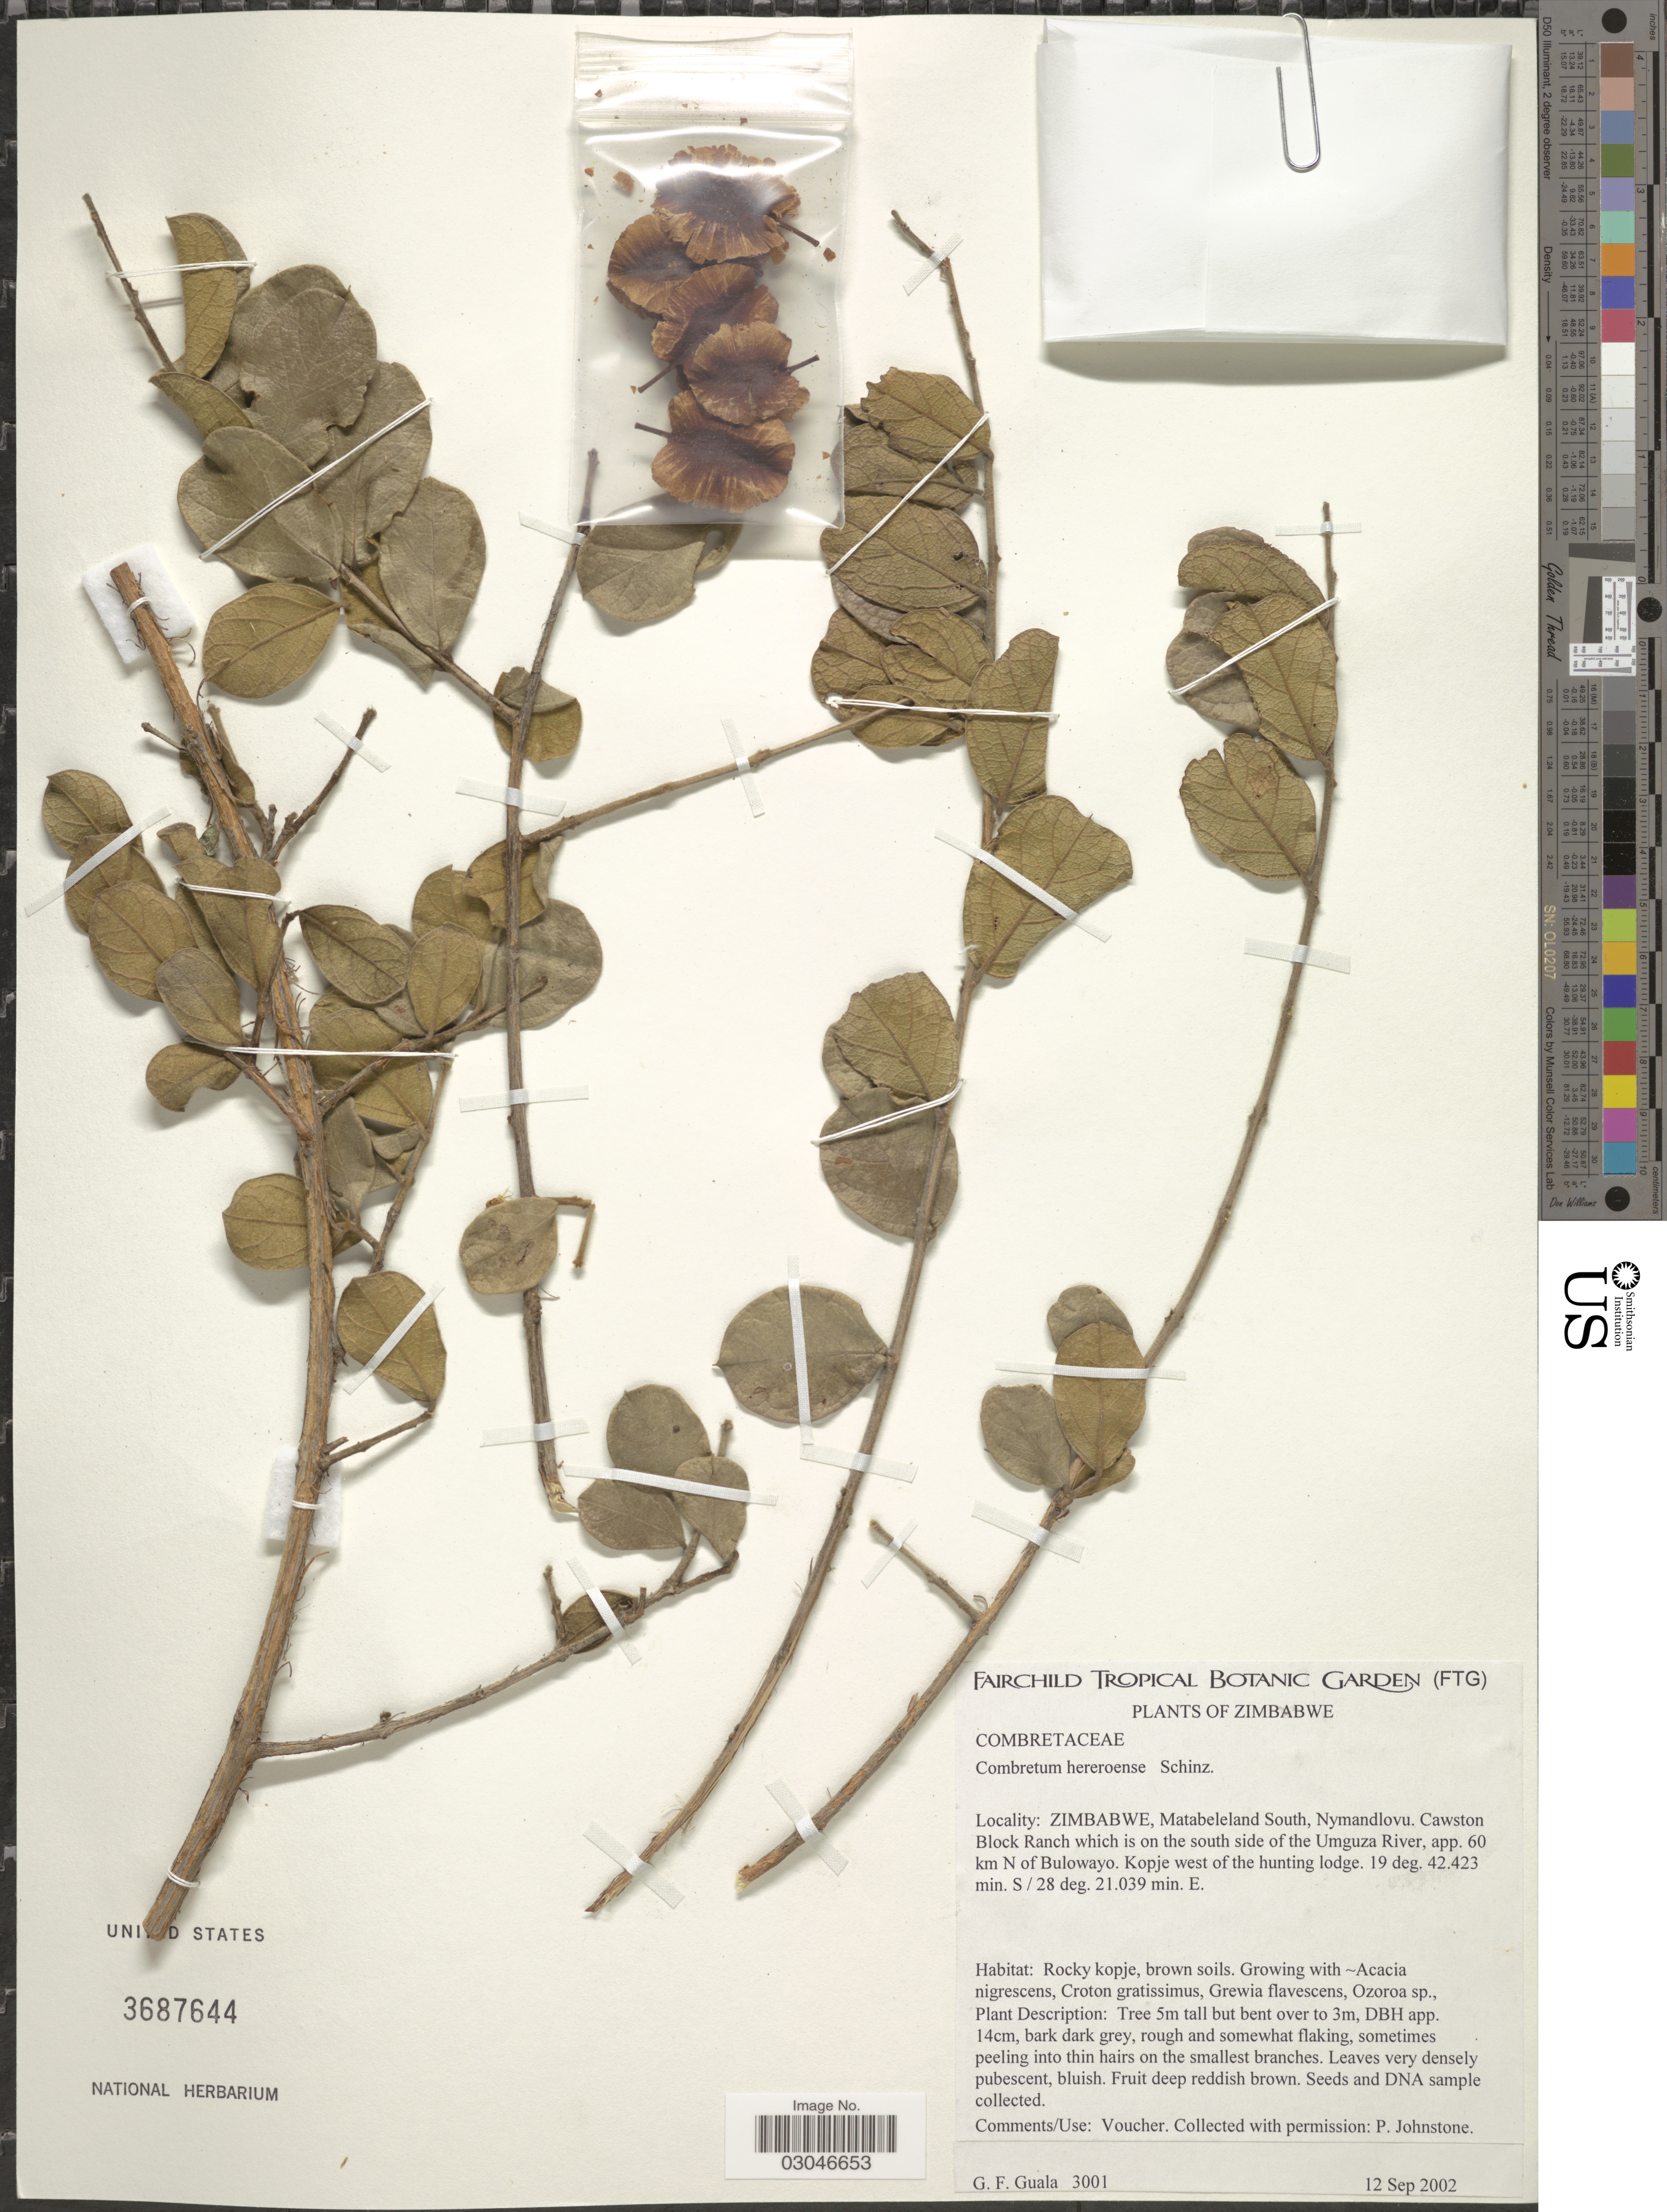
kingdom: Plantae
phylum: Tracheophyta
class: Magnoliopsida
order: Myrtales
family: Combretaceae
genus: Combretum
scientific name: Combretum hereroense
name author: Schinz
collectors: G. Guala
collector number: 3001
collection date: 2002-09-12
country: Zimbabwe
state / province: Matabeleland South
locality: Matabeleland South, Nymandlovu. Cawston Block Ranch which is on the south side of the Umguza River, app. 60 km N of Bulowayo.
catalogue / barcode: US 3687644